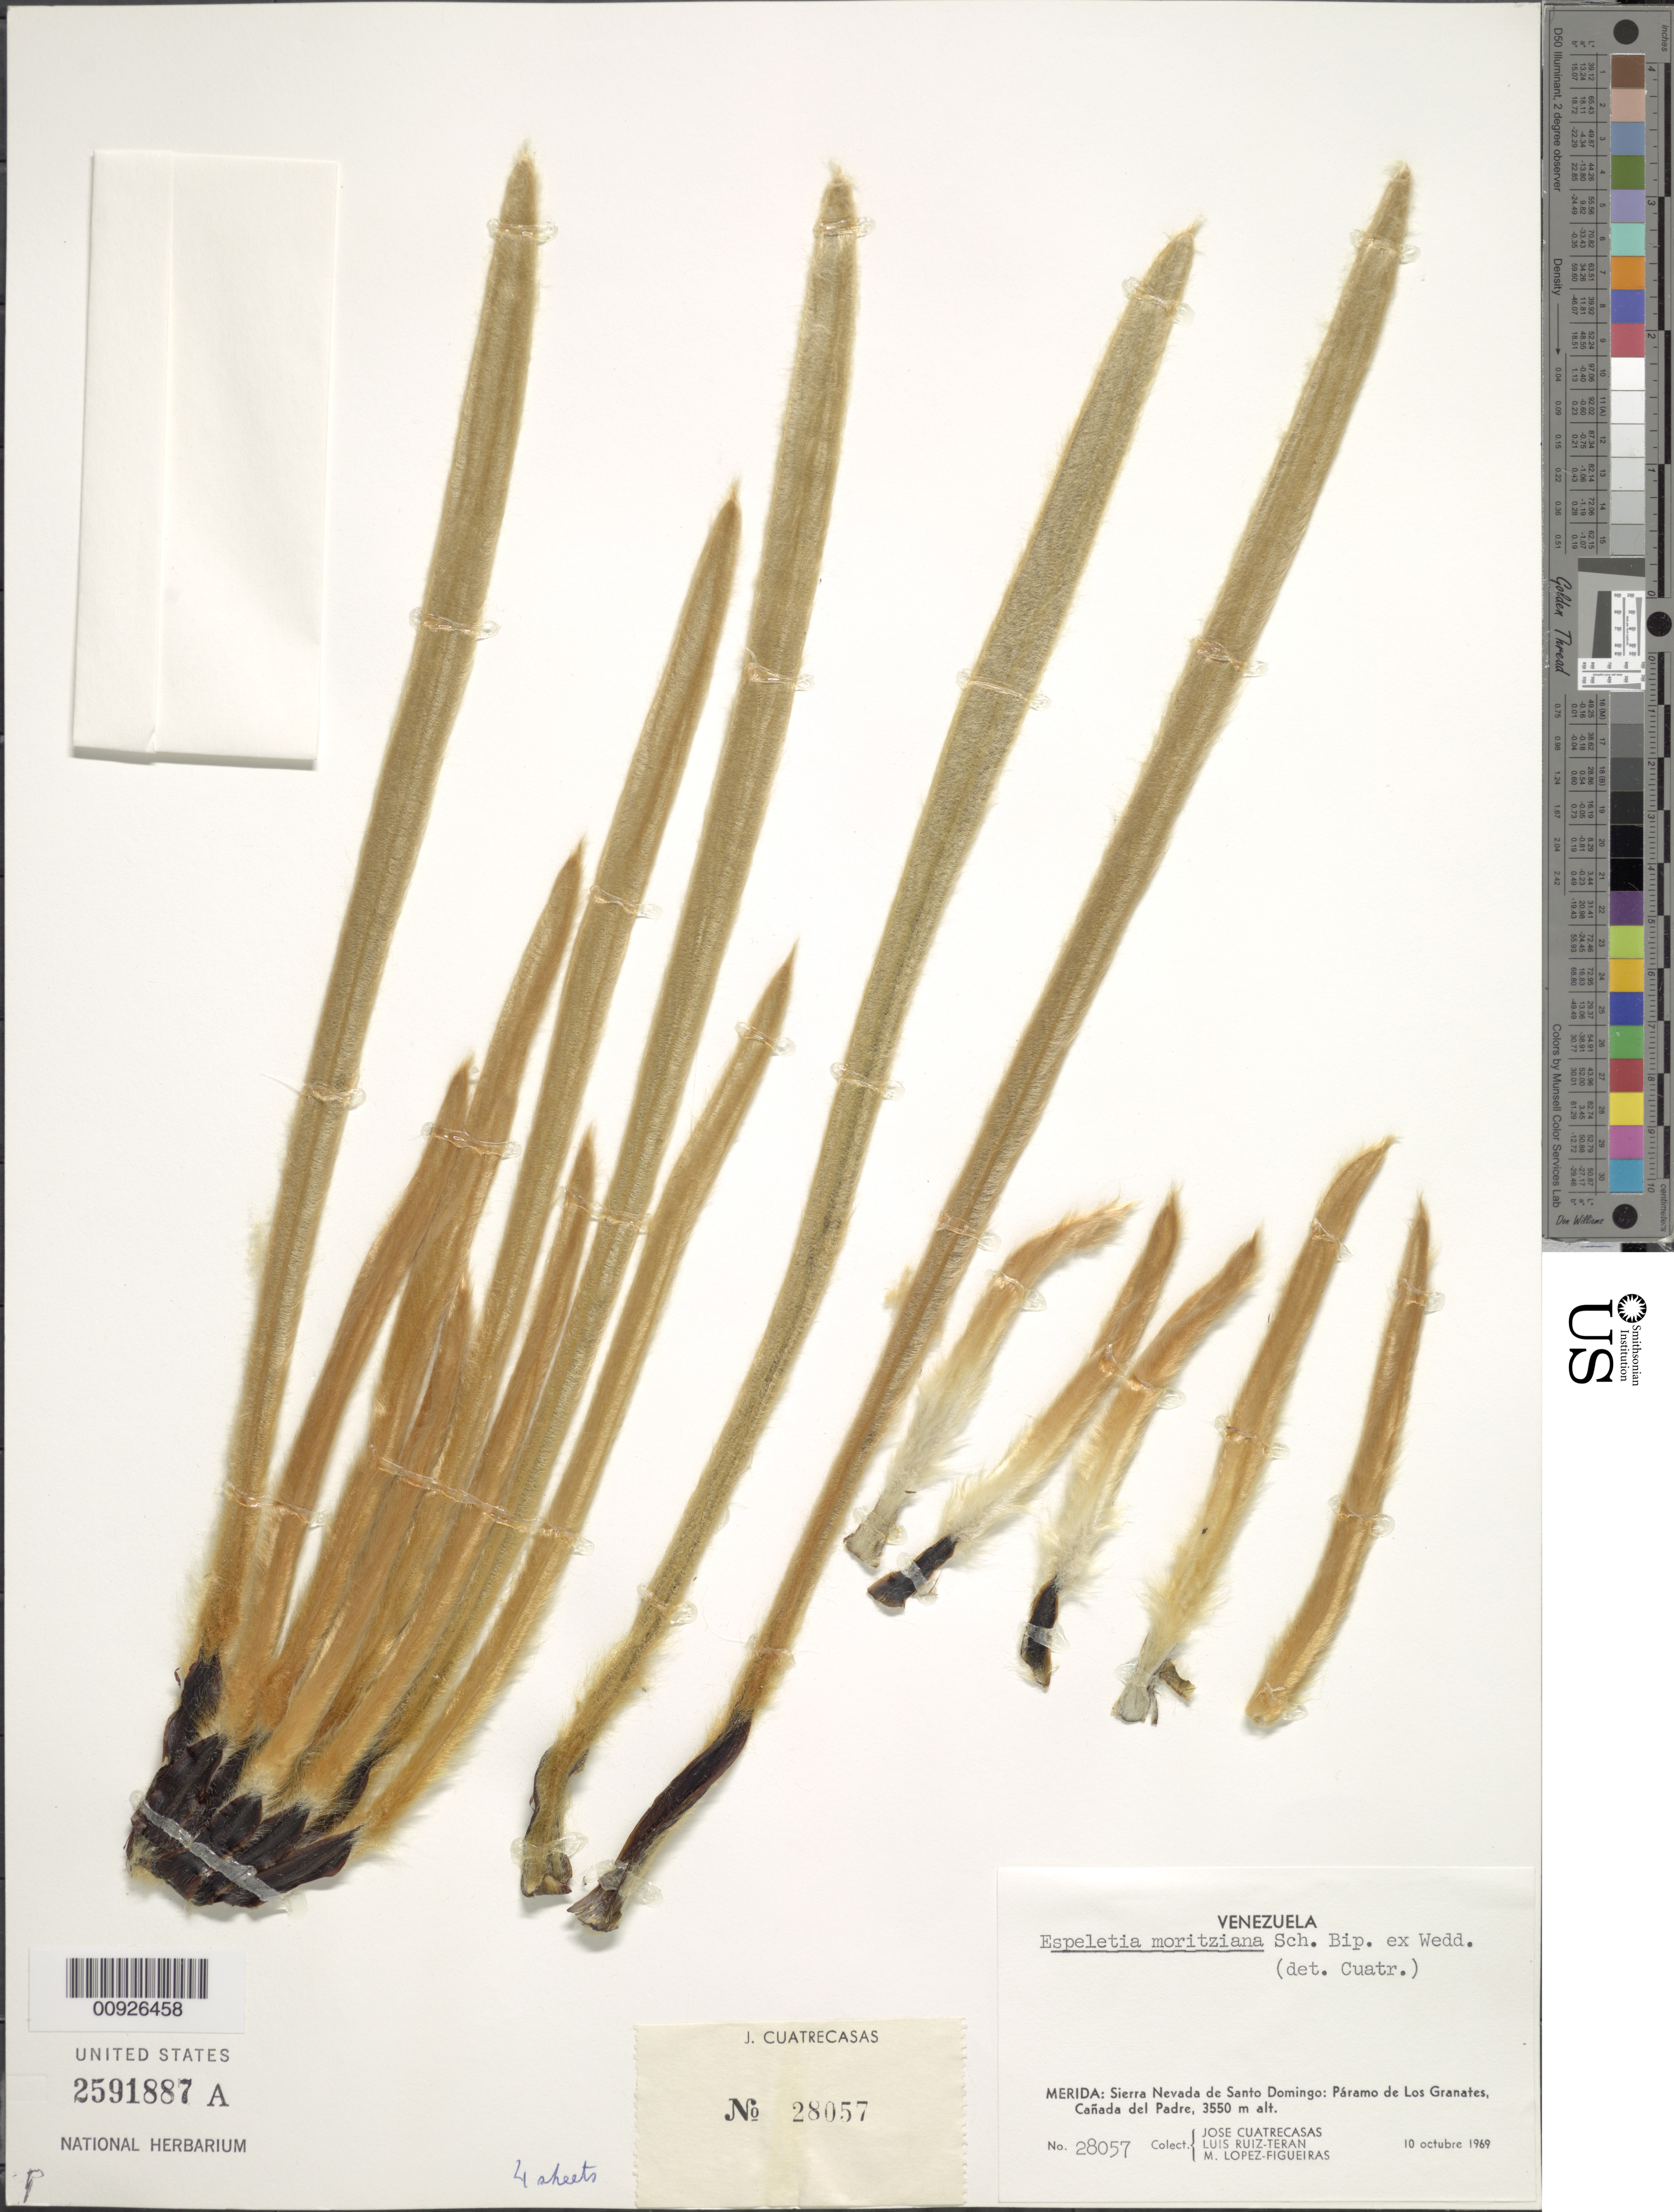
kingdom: Plantae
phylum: Tracheophyta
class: Magnoliopsida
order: Asterales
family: Asteraceae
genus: Coespeletia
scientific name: Coespeletia moritziana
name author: (Sch. Bip. ex Wedd.) Cuatrec.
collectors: J. Cuatrecasas, L. E. Ruíz-Terán & M. López Figueiras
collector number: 28057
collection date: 1969-10-10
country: Venezuela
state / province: Mérida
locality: P. de los Granates. Sierra Nevada de Santo Domingo: Cañada del Padre.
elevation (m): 3550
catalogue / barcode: US 2591887A